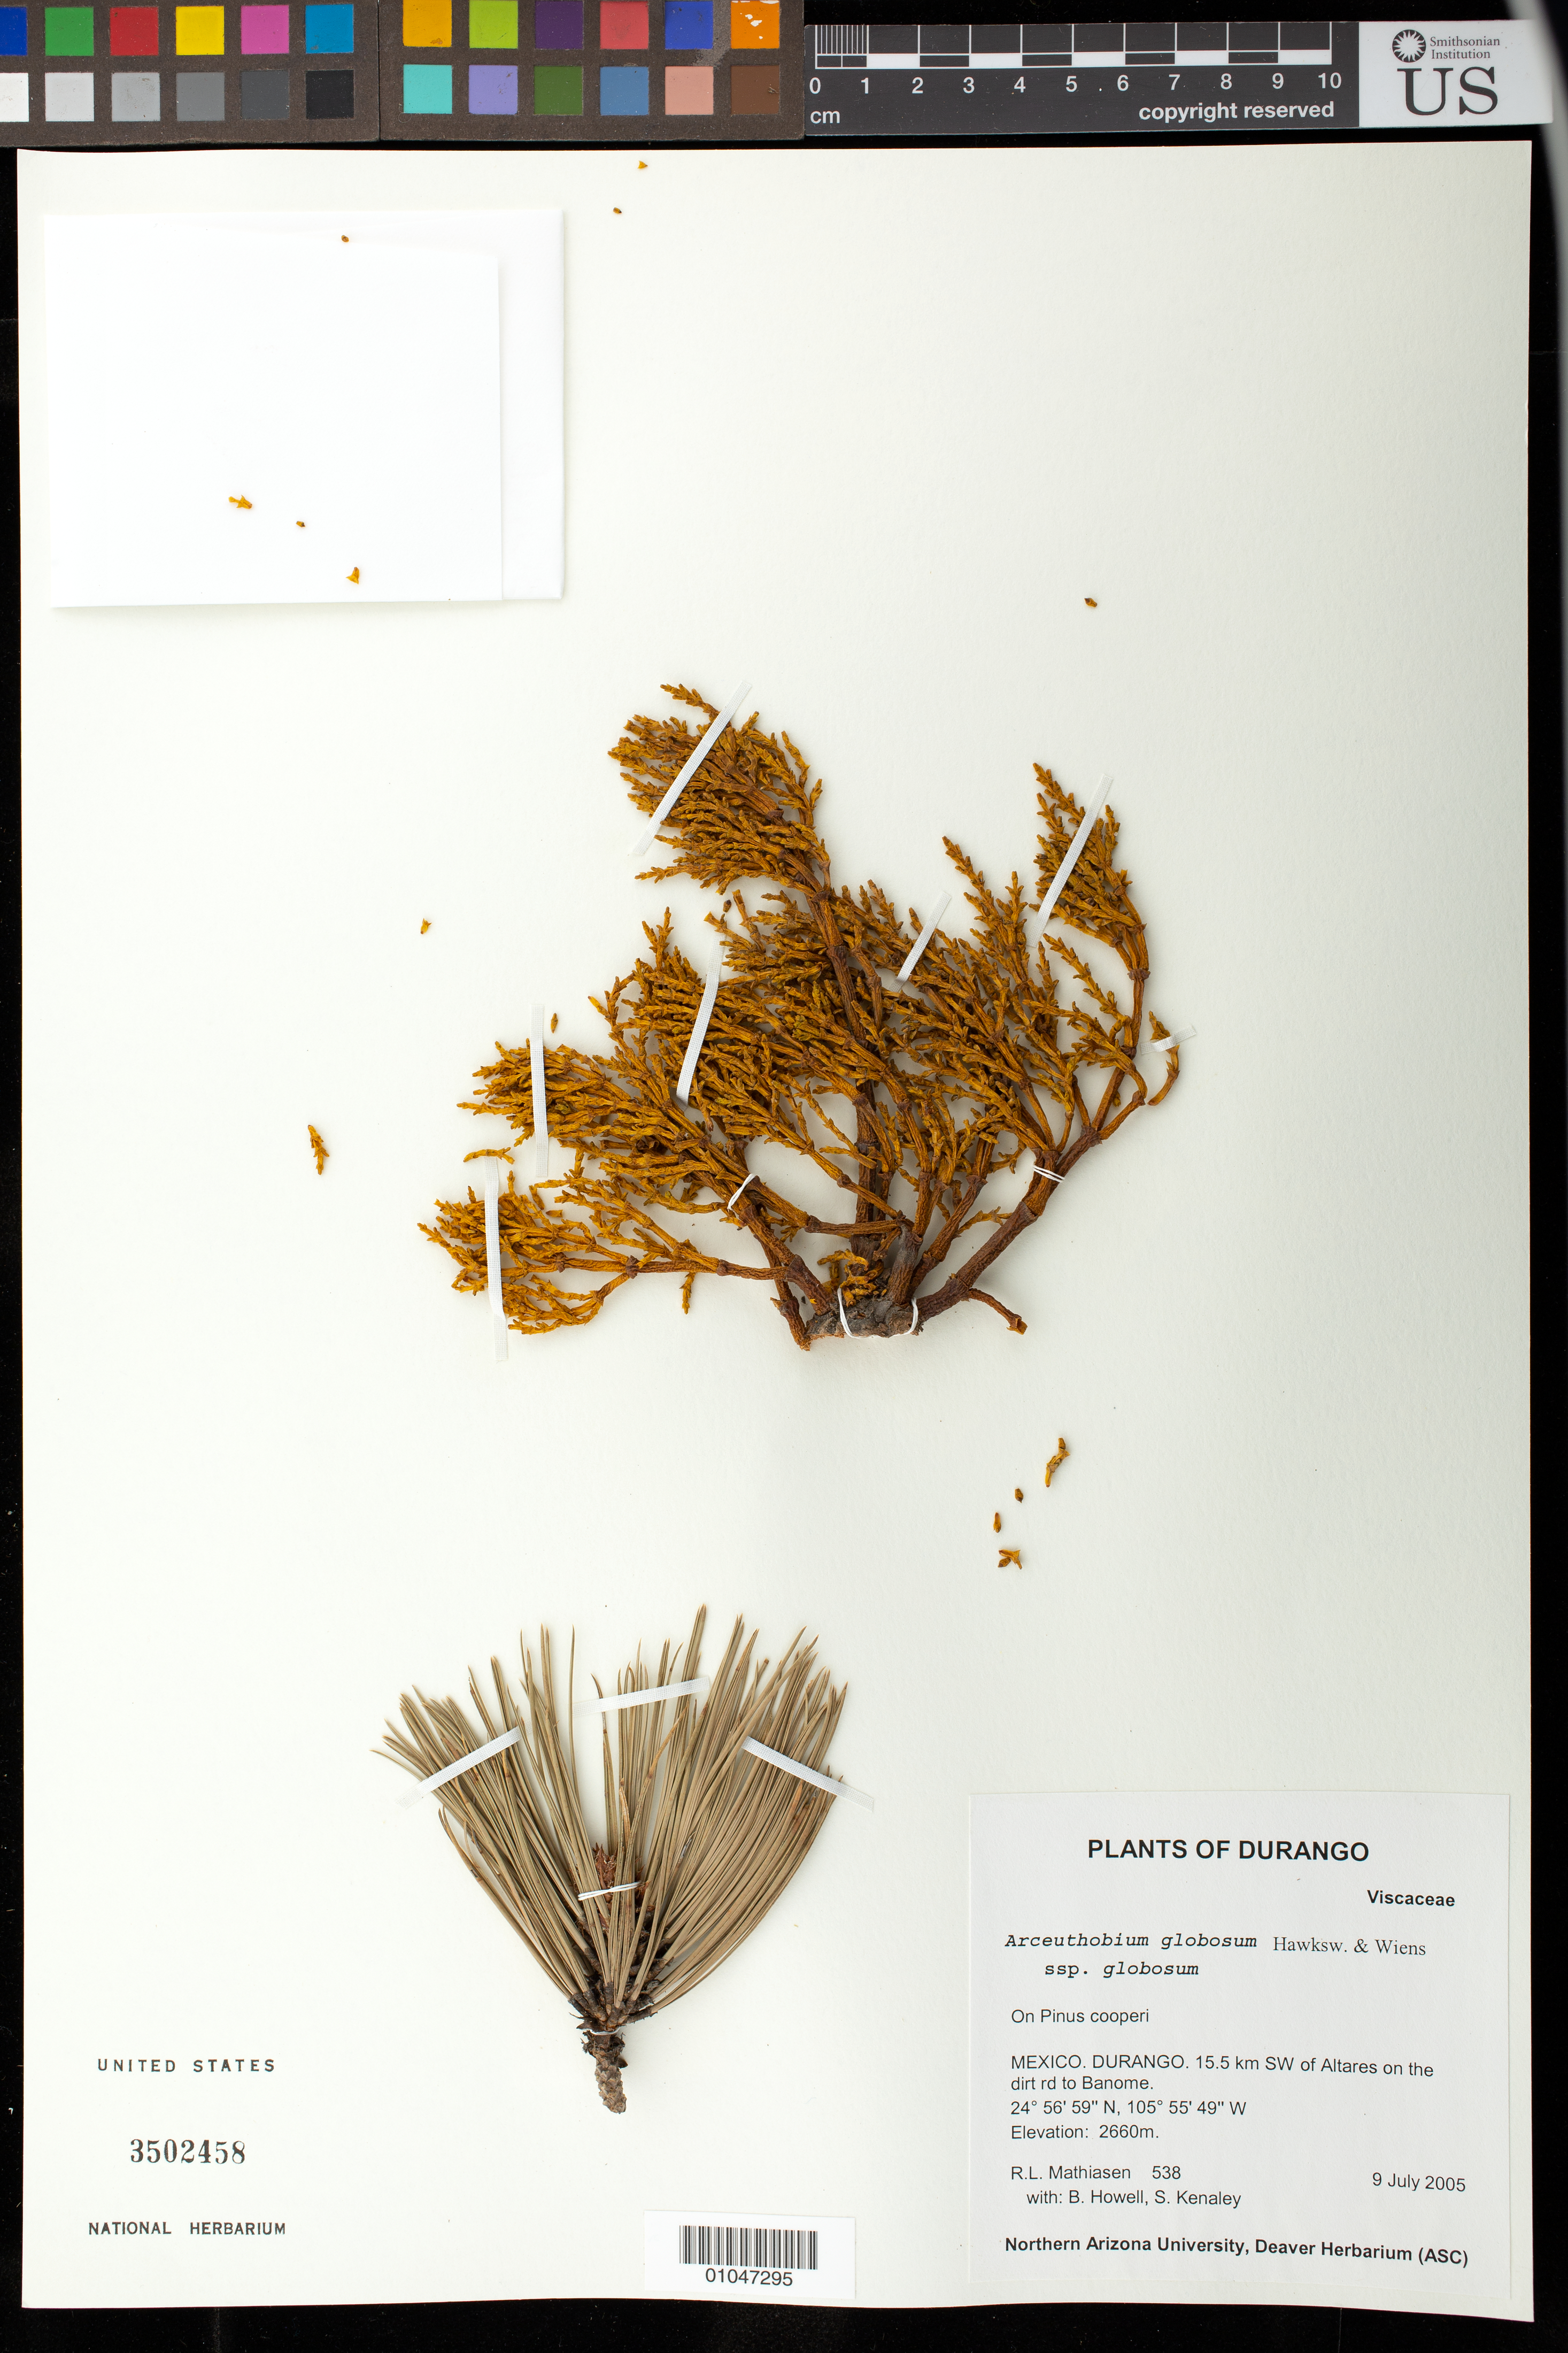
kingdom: Plantae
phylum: Tracheophyta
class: Magnoliopsida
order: Santalales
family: Viscaceae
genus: Arceuthobium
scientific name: Arceuthobium globosum subsp. globosum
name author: Hawksw. & Wiens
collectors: R. Mathiasen, B. Howell & S. Kenaley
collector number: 538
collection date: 2005-07-09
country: Mexico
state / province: Durango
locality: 15.5 km SW of Altares on the dirt road to Banome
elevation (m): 2660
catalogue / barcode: US 3502458